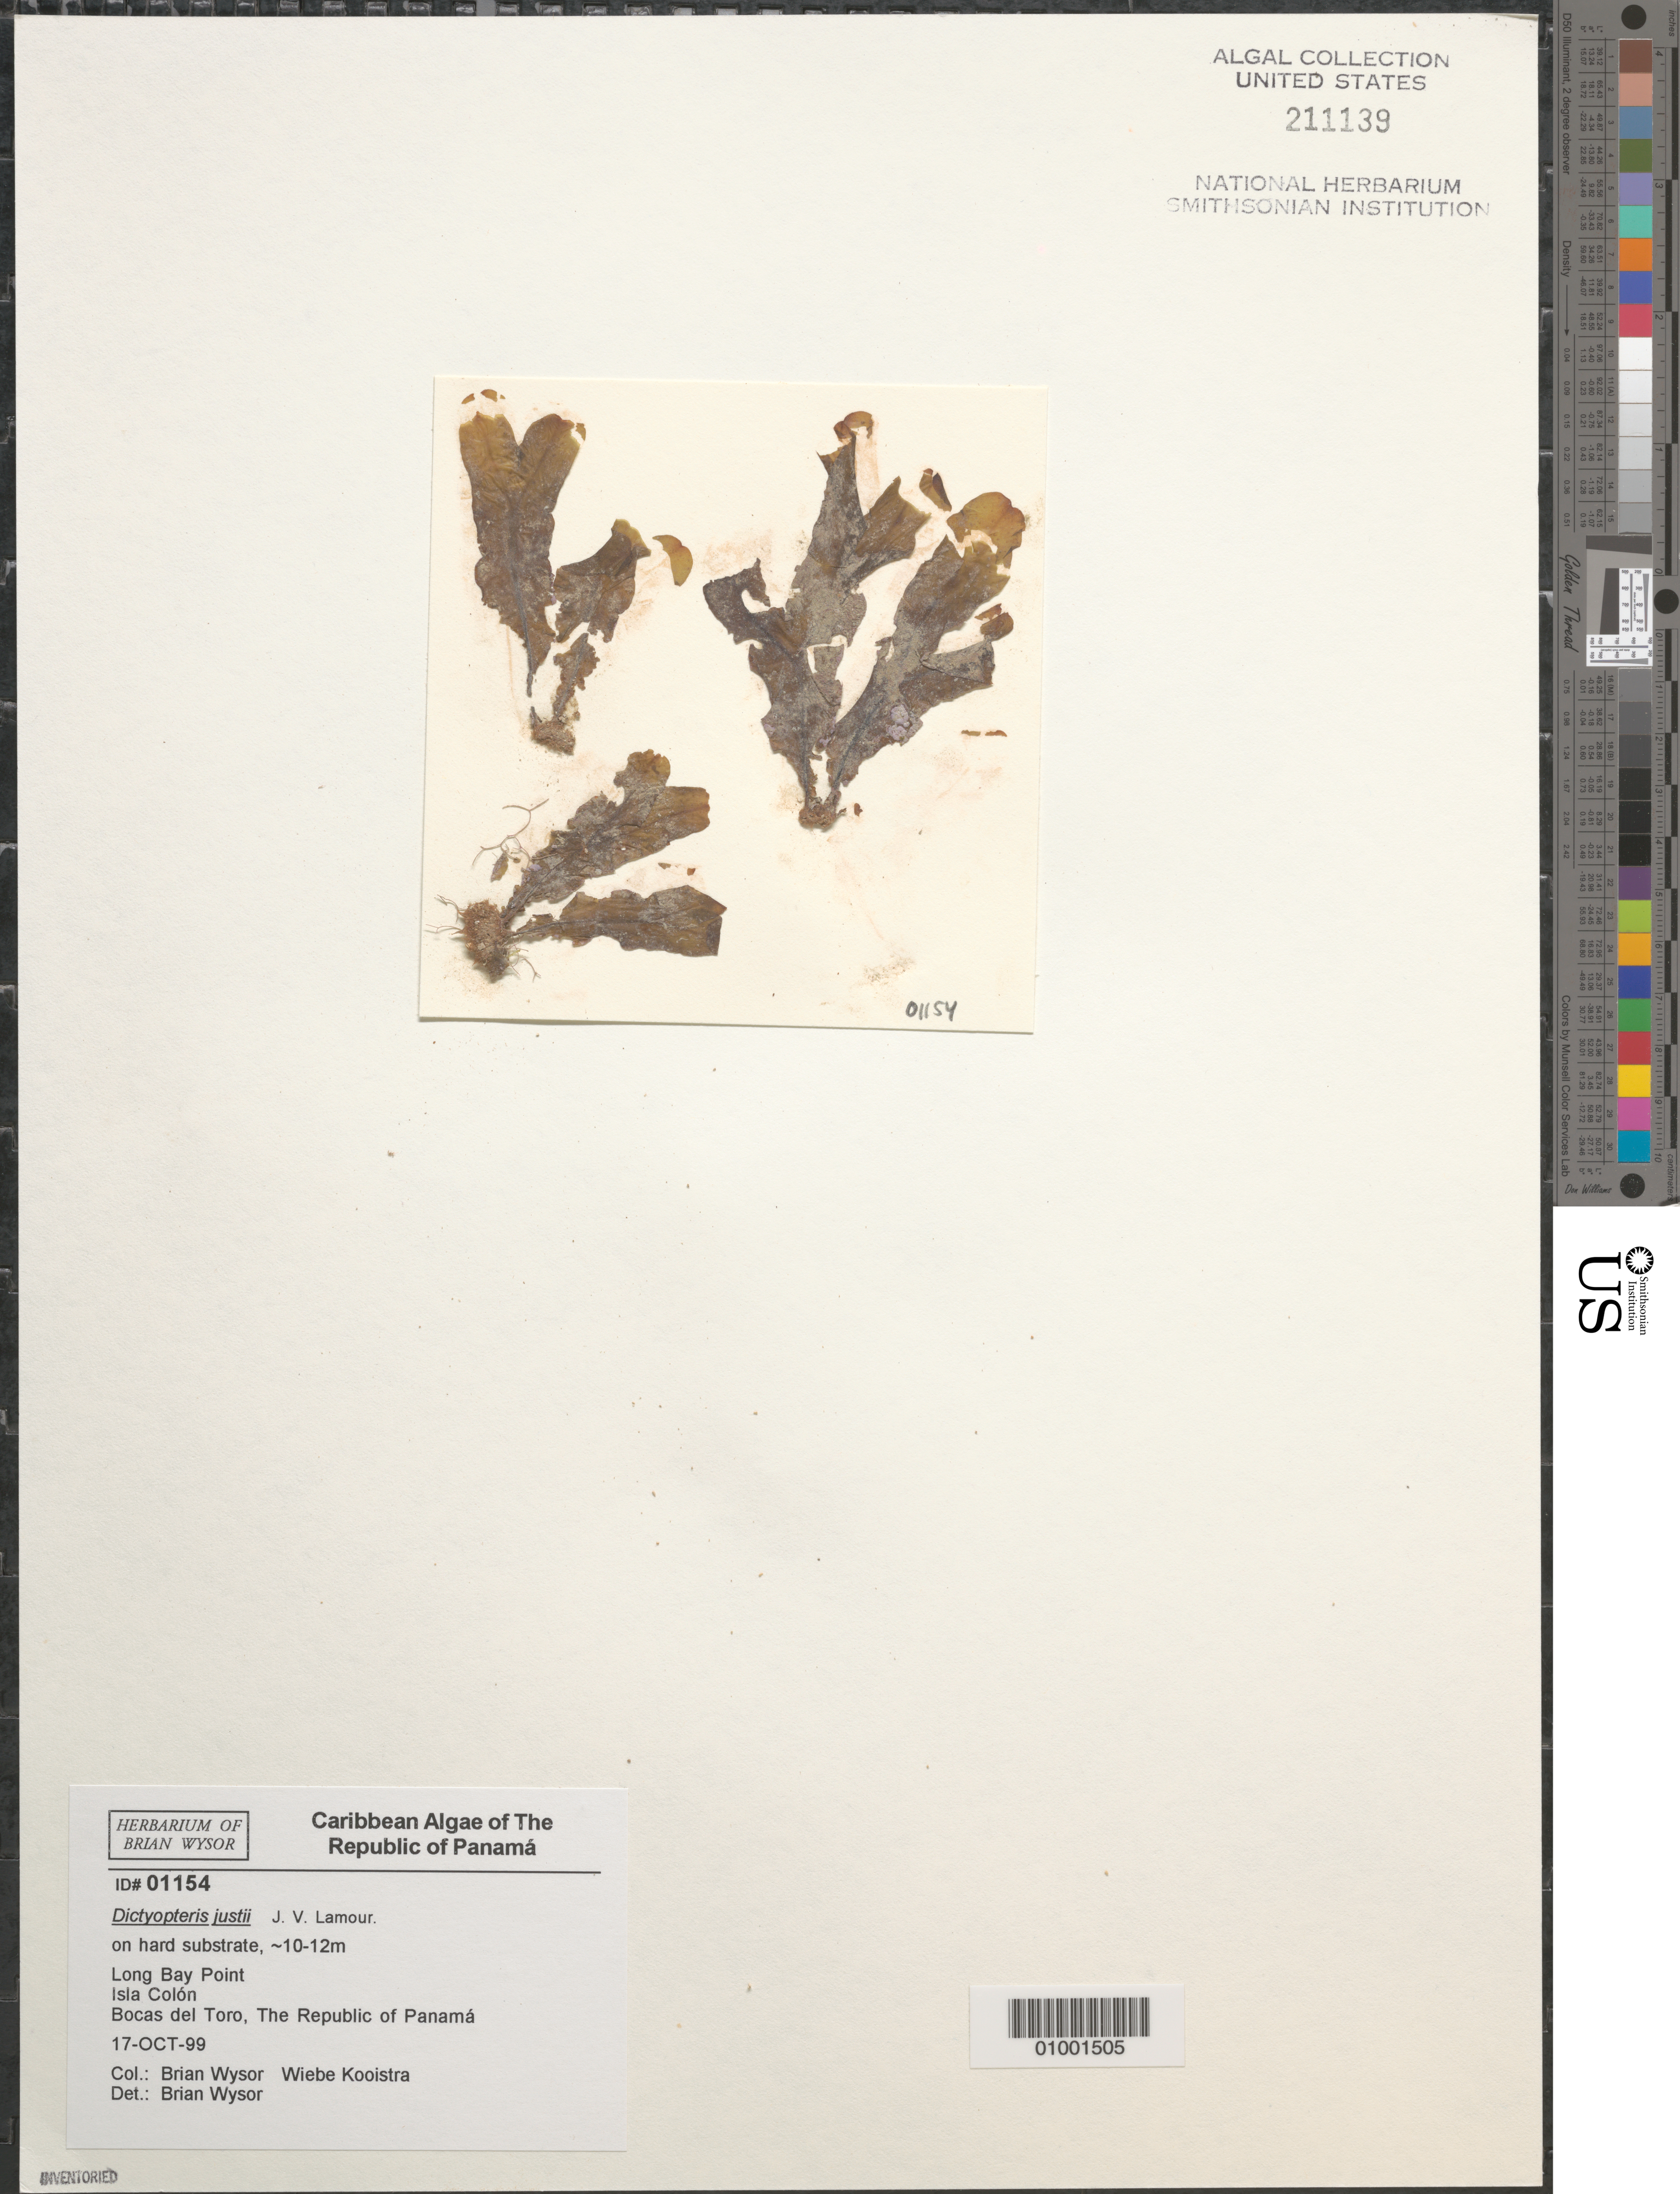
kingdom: Chromista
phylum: Ochrophyta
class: Phaeophyceae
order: Dictyotales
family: Dictyotaceae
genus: Dictyopteris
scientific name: Dictyopteris justii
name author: J.V.Lamouroux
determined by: Wysor, B.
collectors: B. Wysor & W. Kooistra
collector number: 01154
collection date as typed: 17 Oct 1999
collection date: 1999-10-17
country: Panama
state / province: Bocas del Toro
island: Colón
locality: Long Bay Point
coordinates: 9 24' 00" N, 82 13' 39" W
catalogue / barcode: US 211139